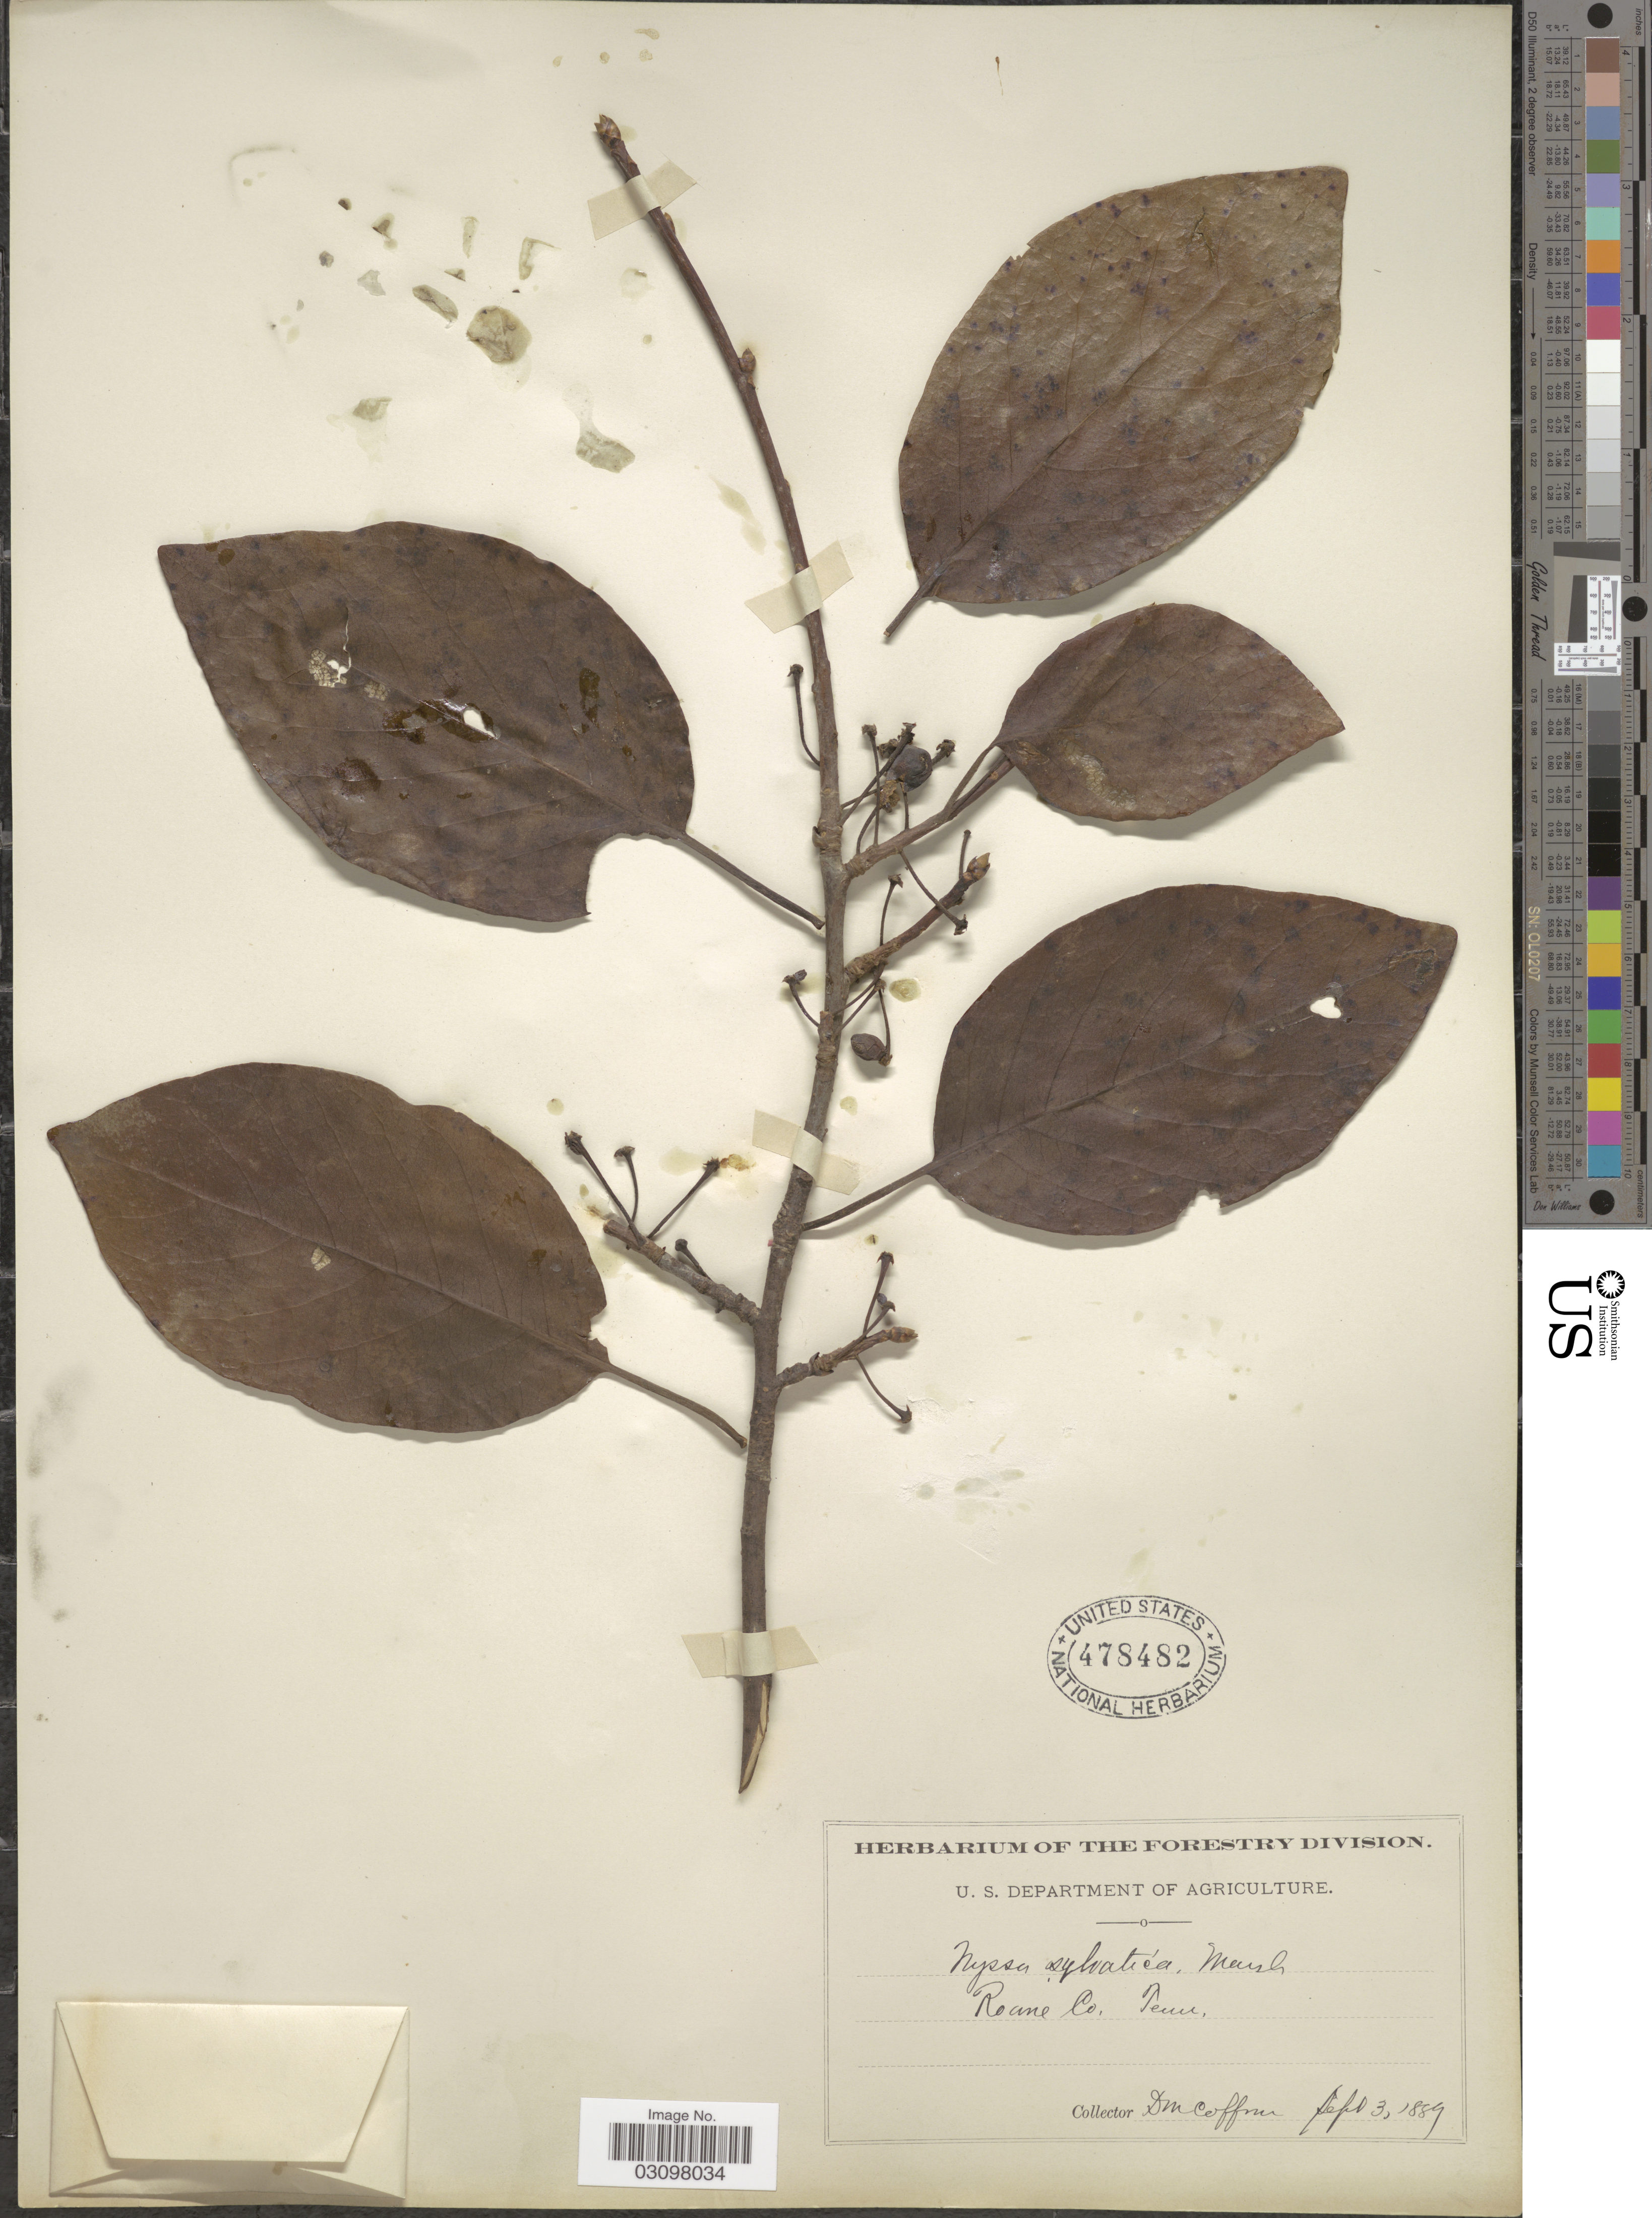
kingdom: Plantae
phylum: Tracheophyta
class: Magnoliopsida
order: Cornales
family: Nyssaceae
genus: Nyssa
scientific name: Nyssa sylvatica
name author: Marshall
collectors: D. M. Coffman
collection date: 1889-09-03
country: United States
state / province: Tennessee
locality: Roane Co Tenn.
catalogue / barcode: US 478482